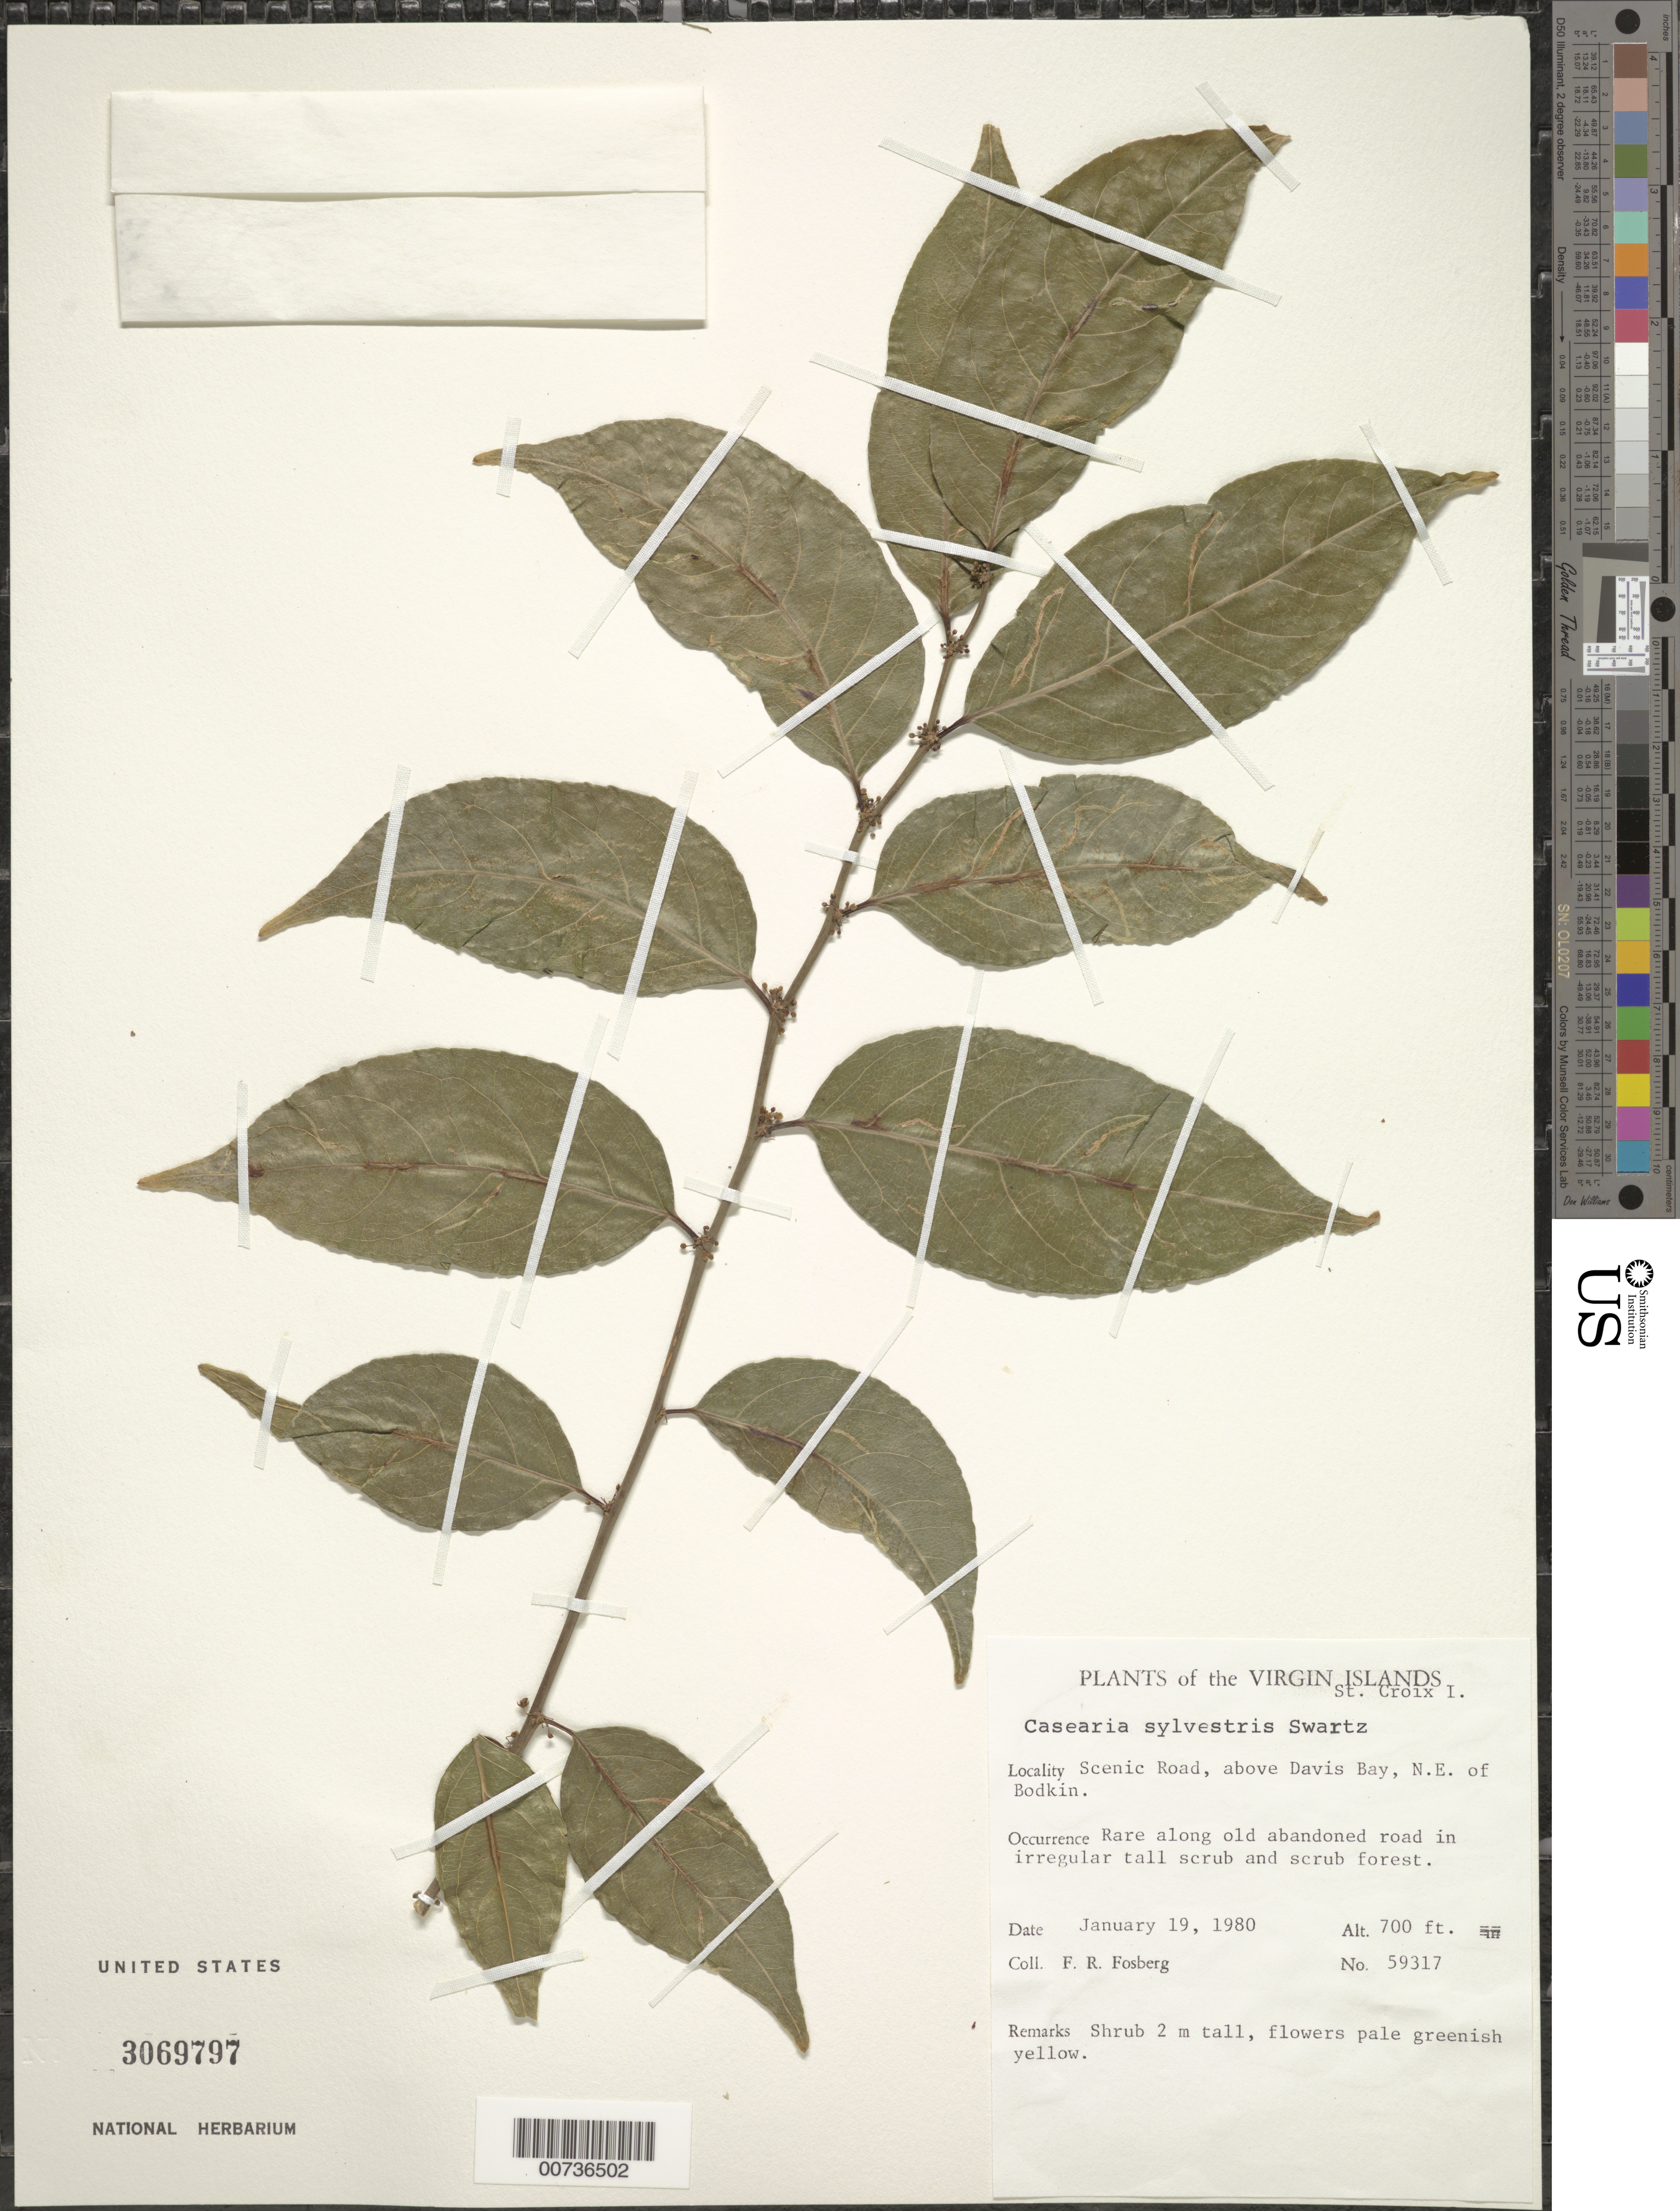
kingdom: Plantae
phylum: Tracheophyta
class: Magnoliopsida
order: Malpighiales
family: Salicaceae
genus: Casearia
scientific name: Casearia sylvestris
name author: Sw.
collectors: F. R. Fosberg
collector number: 59317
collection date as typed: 19 Jan 1980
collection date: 1980-01-19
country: U.S. Virgin Islands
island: St. Croix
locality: Scenic road, above Davis Bay, nE of Bodkin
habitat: Rare along old abandoned road in irregular tall scrub and scrub forest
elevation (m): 213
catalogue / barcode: US 3069797